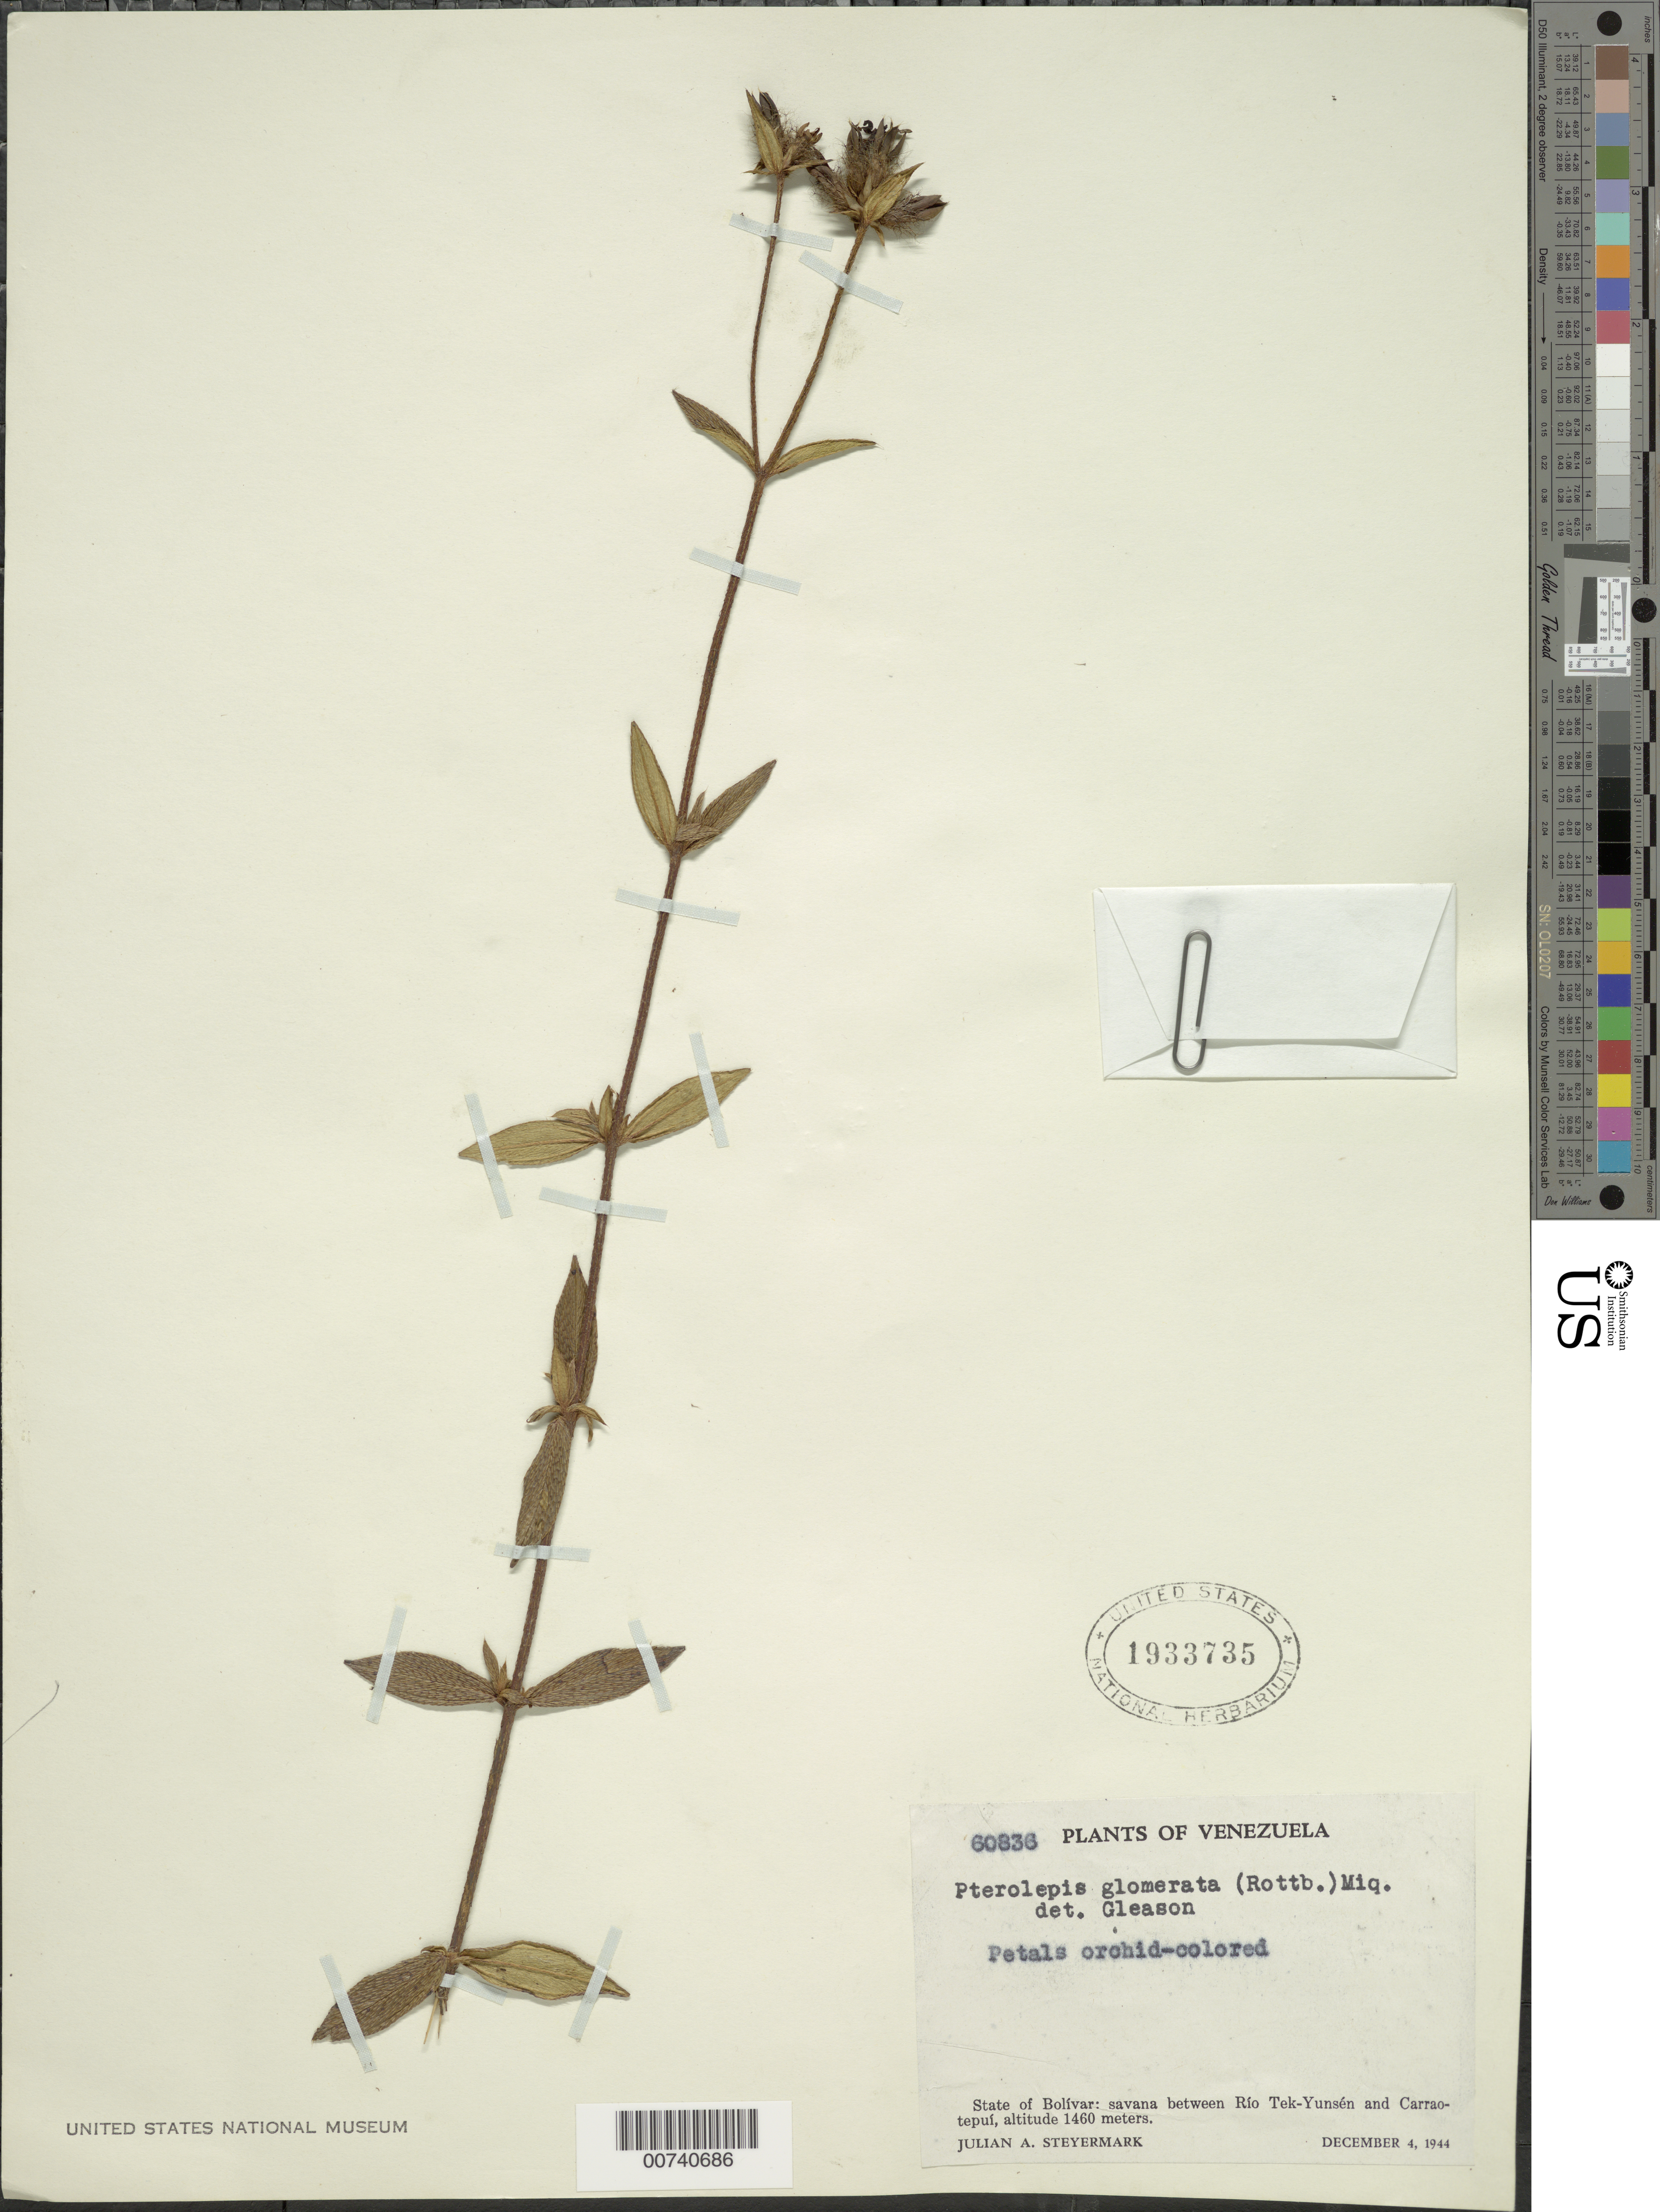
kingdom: Plantae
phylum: Tracheophyta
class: Magnoliopsida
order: Myrtales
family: Melastomataceae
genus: Pterolepis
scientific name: Pterolepis glomerata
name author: (Rottb.) Miq.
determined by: Wurdack, John J., (US), US (UNITED STATES)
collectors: J. Steyermark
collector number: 60836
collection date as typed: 4-Dec-44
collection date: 1944-12-04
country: Venezuela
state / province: Bolívar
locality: Río Tek-Yunsén to Carrao-tepuí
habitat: Savanna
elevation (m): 1460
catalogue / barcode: US 1933735